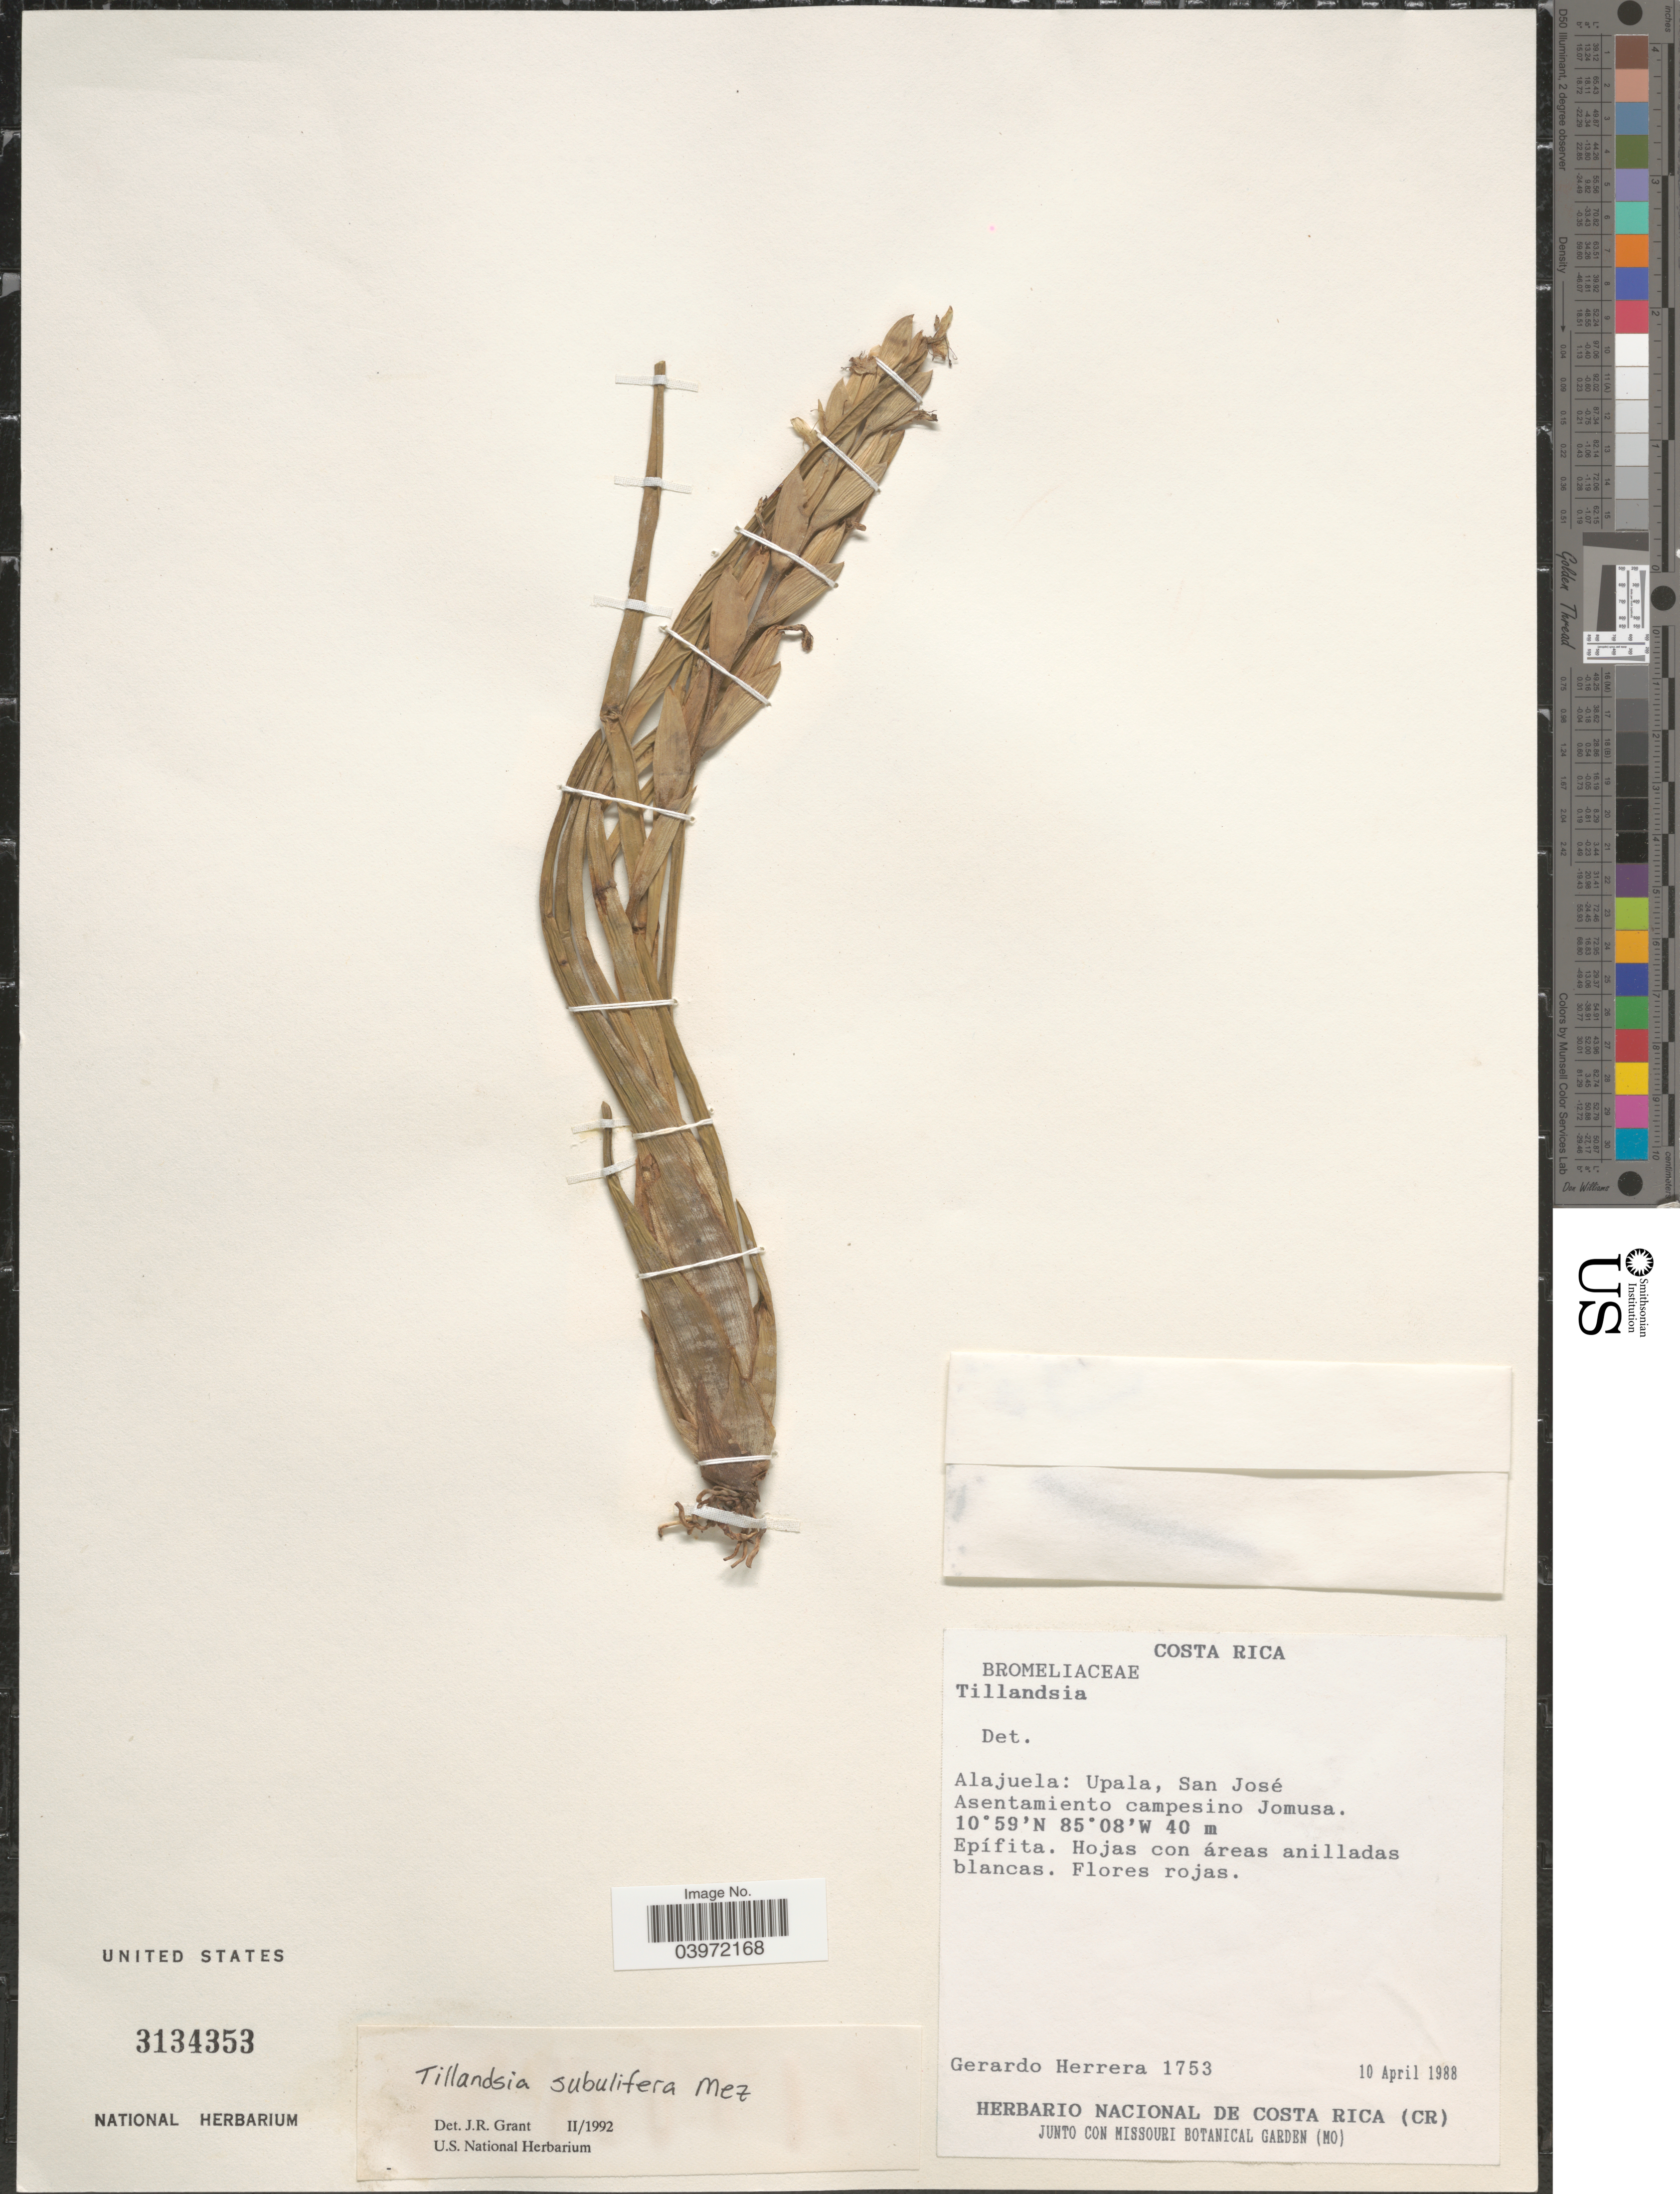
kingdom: Plantae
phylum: Tracheophyta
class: Liliopsida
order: Poales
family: Bromeliaceae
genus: Tillandsia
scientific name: Tillandsia subulifera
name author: Mez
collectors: G. Herrera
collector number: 1753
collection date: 1988-04-10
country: Costa Rica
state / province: Alajuela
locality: Upala, San José. Asentamiento campesino Jomusa.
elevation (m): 40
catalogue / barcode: US 3134353